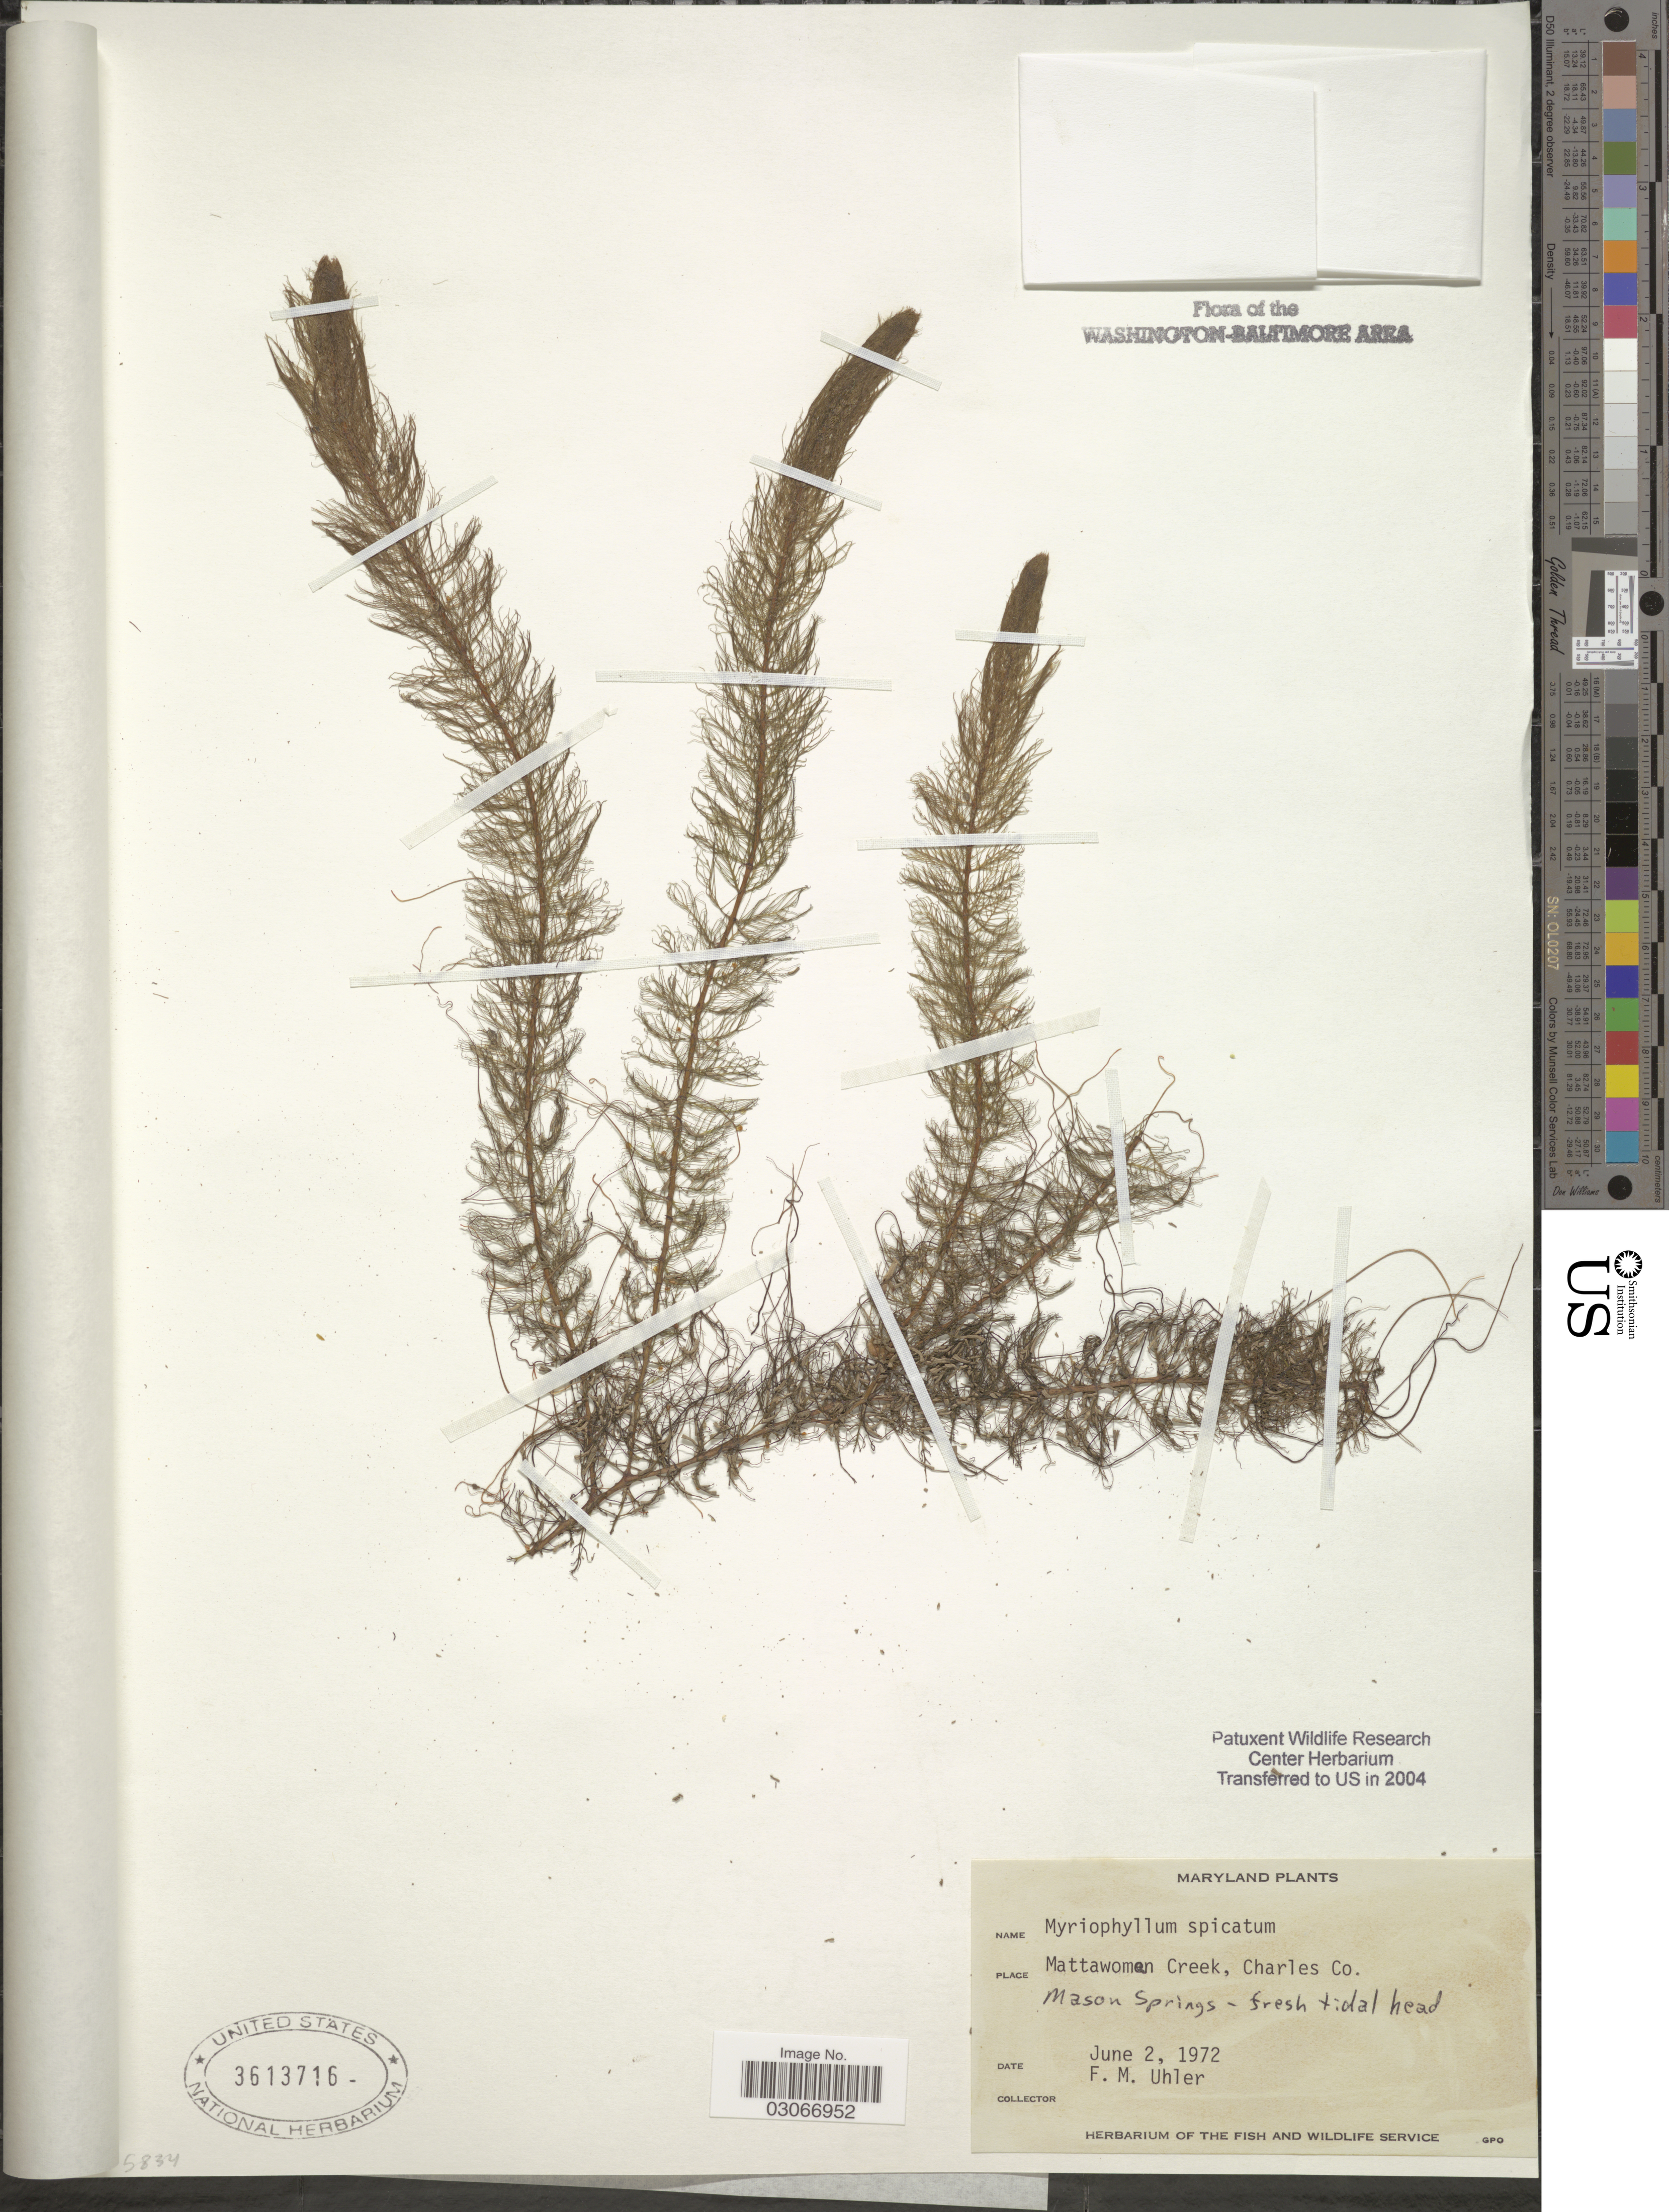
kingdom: Plantae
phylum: Tracheophyta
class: Magnoliopsida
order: Saxifragales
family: Haloragaceae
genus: Myriophyllum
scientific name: Myriophyllum spicatum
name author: L.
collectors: F. M. Uhler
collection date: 1972-06-02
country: United States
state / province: Maryland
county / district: Charles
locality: Mattawoman Creek, Charles Co. Mason Springs.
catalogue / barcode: US 3613716